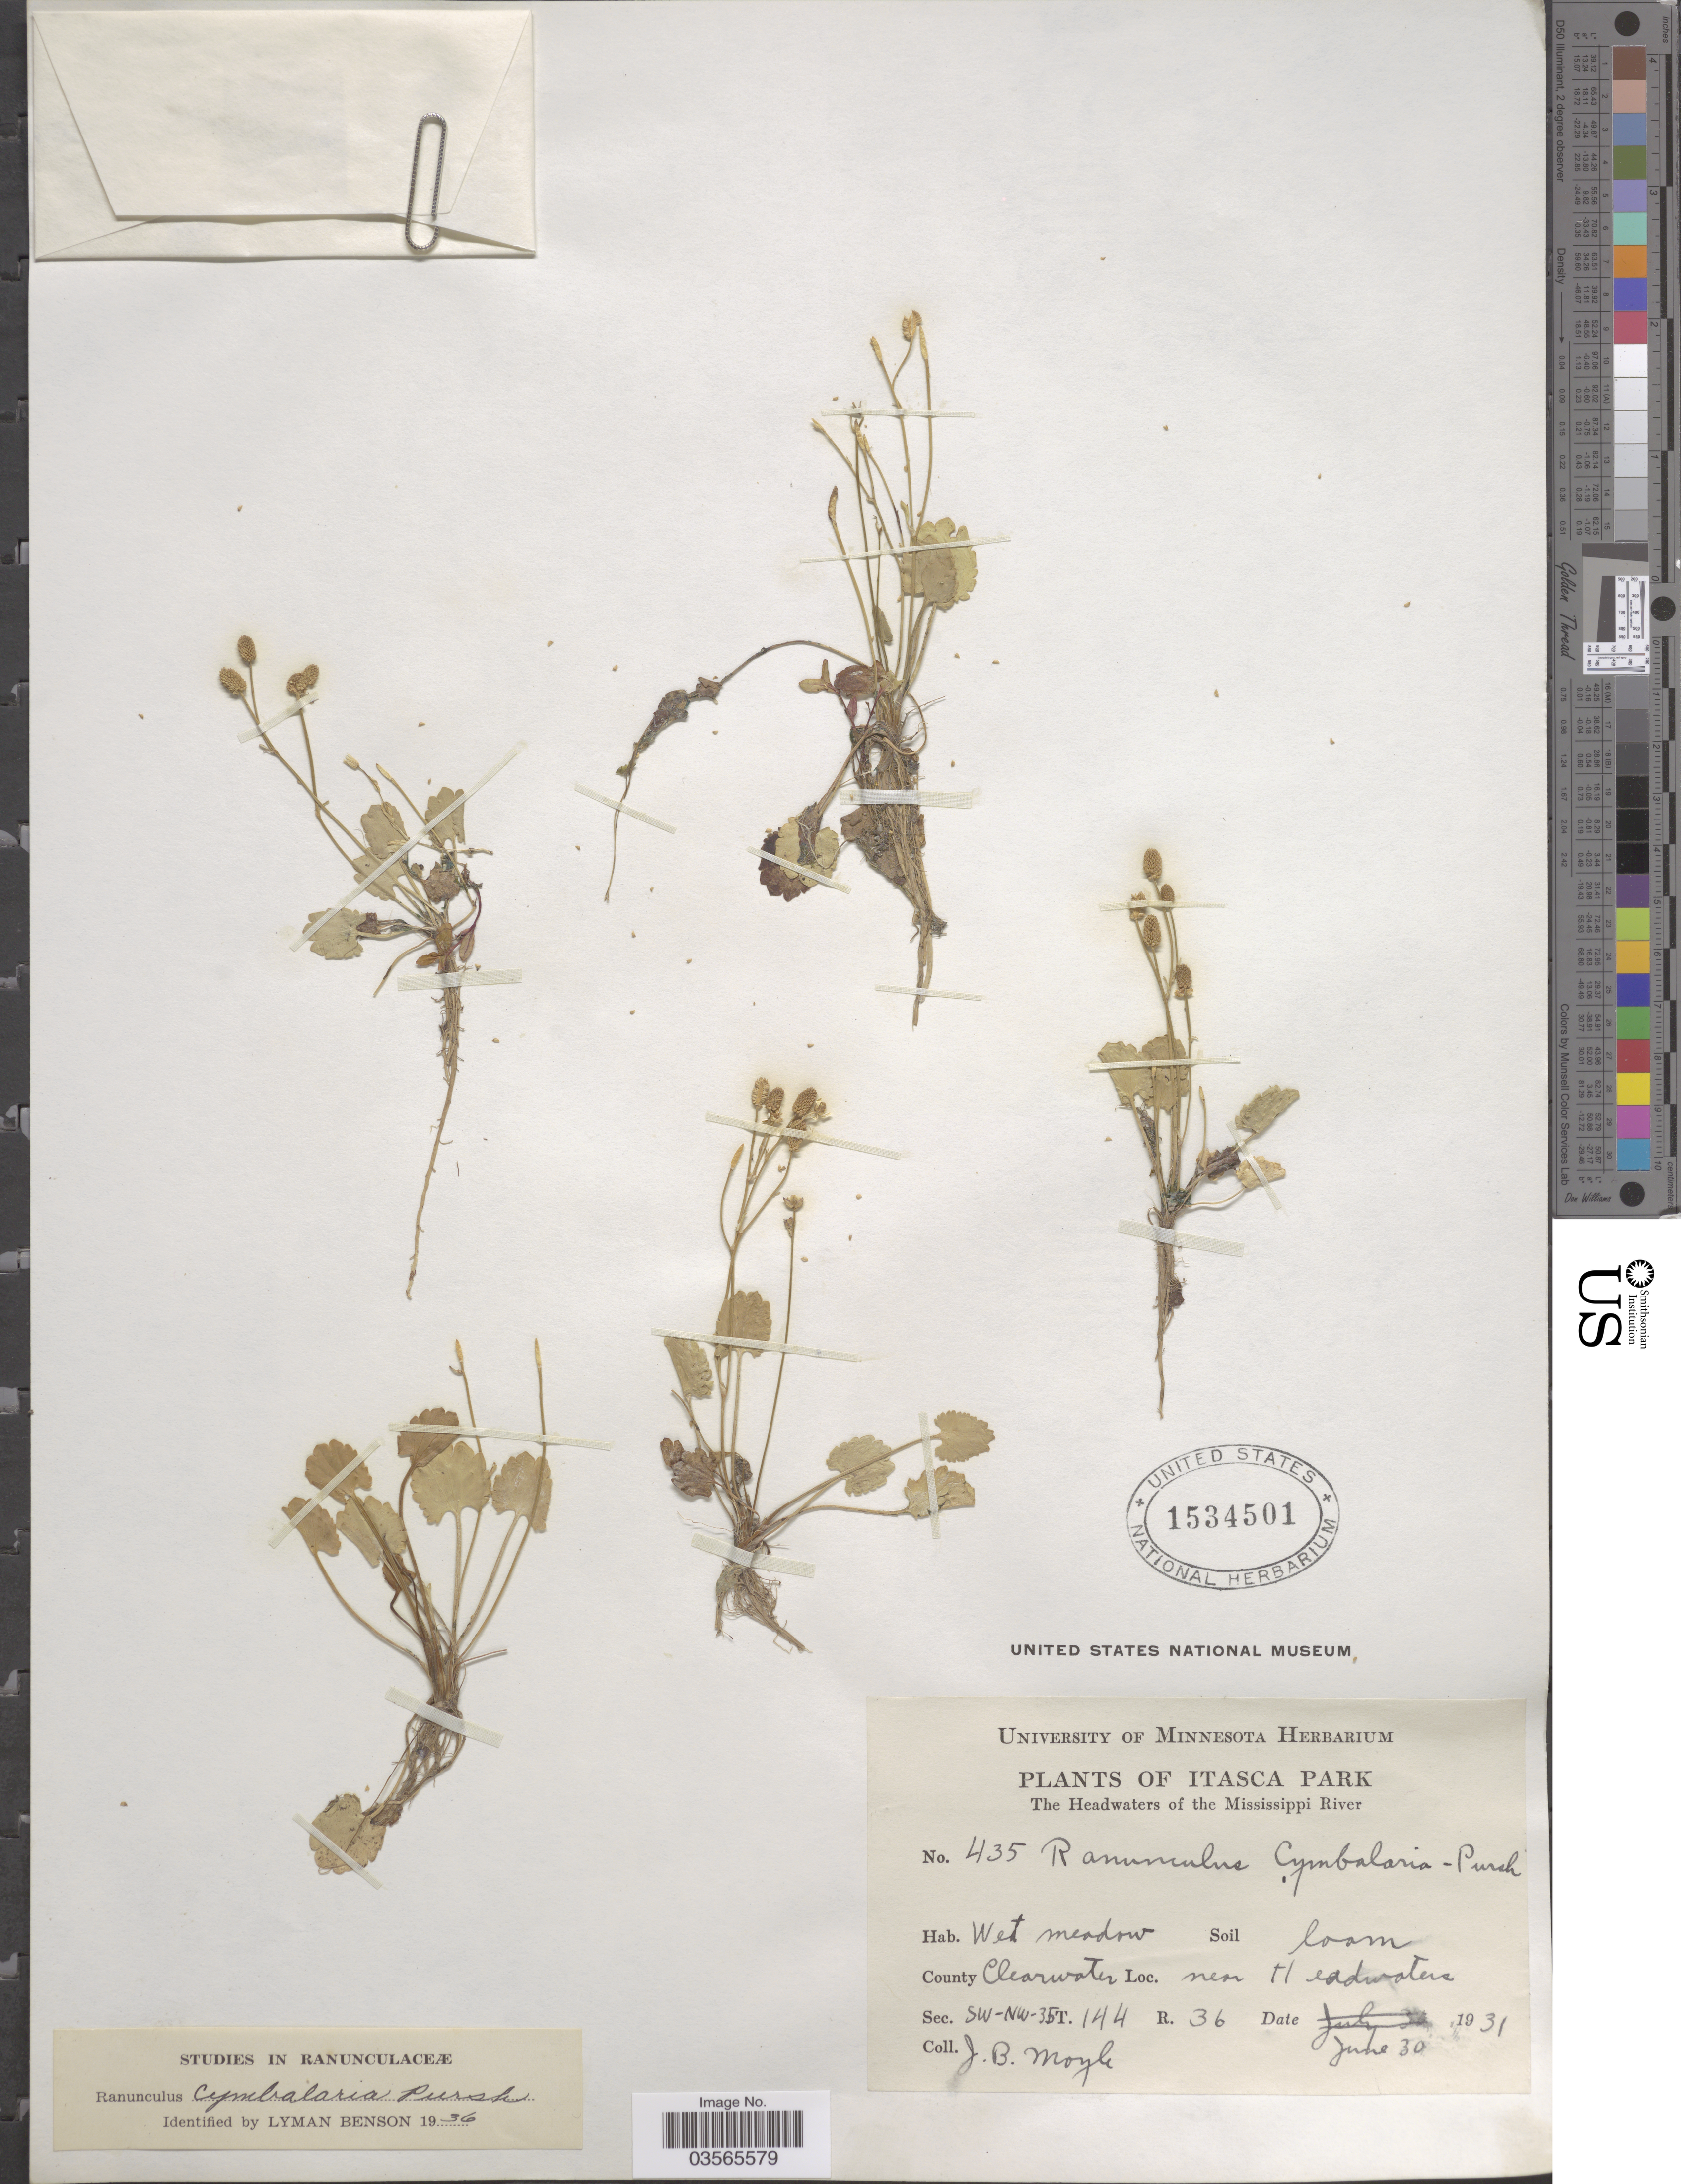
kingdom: Plantae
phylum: Tracheophyta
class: Magnoliopsida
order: Ranunculales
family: Ranunculaceae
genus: Halerpestes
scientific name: Halerpestes cymbalaria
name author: (Pursh) Greene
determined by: Strong, M. T., (US), Smithsonian Institution - National Museum of Natural History (UNITED STATES)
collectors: J. Moyle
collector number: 435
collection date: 1931-06-30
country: United States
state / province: Minnesota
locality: Itasca Park. The Headwaters of the Mississippi River. County Clearwater. Near Headwater. Sec. SW-NW-35 T. 144 R. 36.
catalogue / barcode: US 1534501